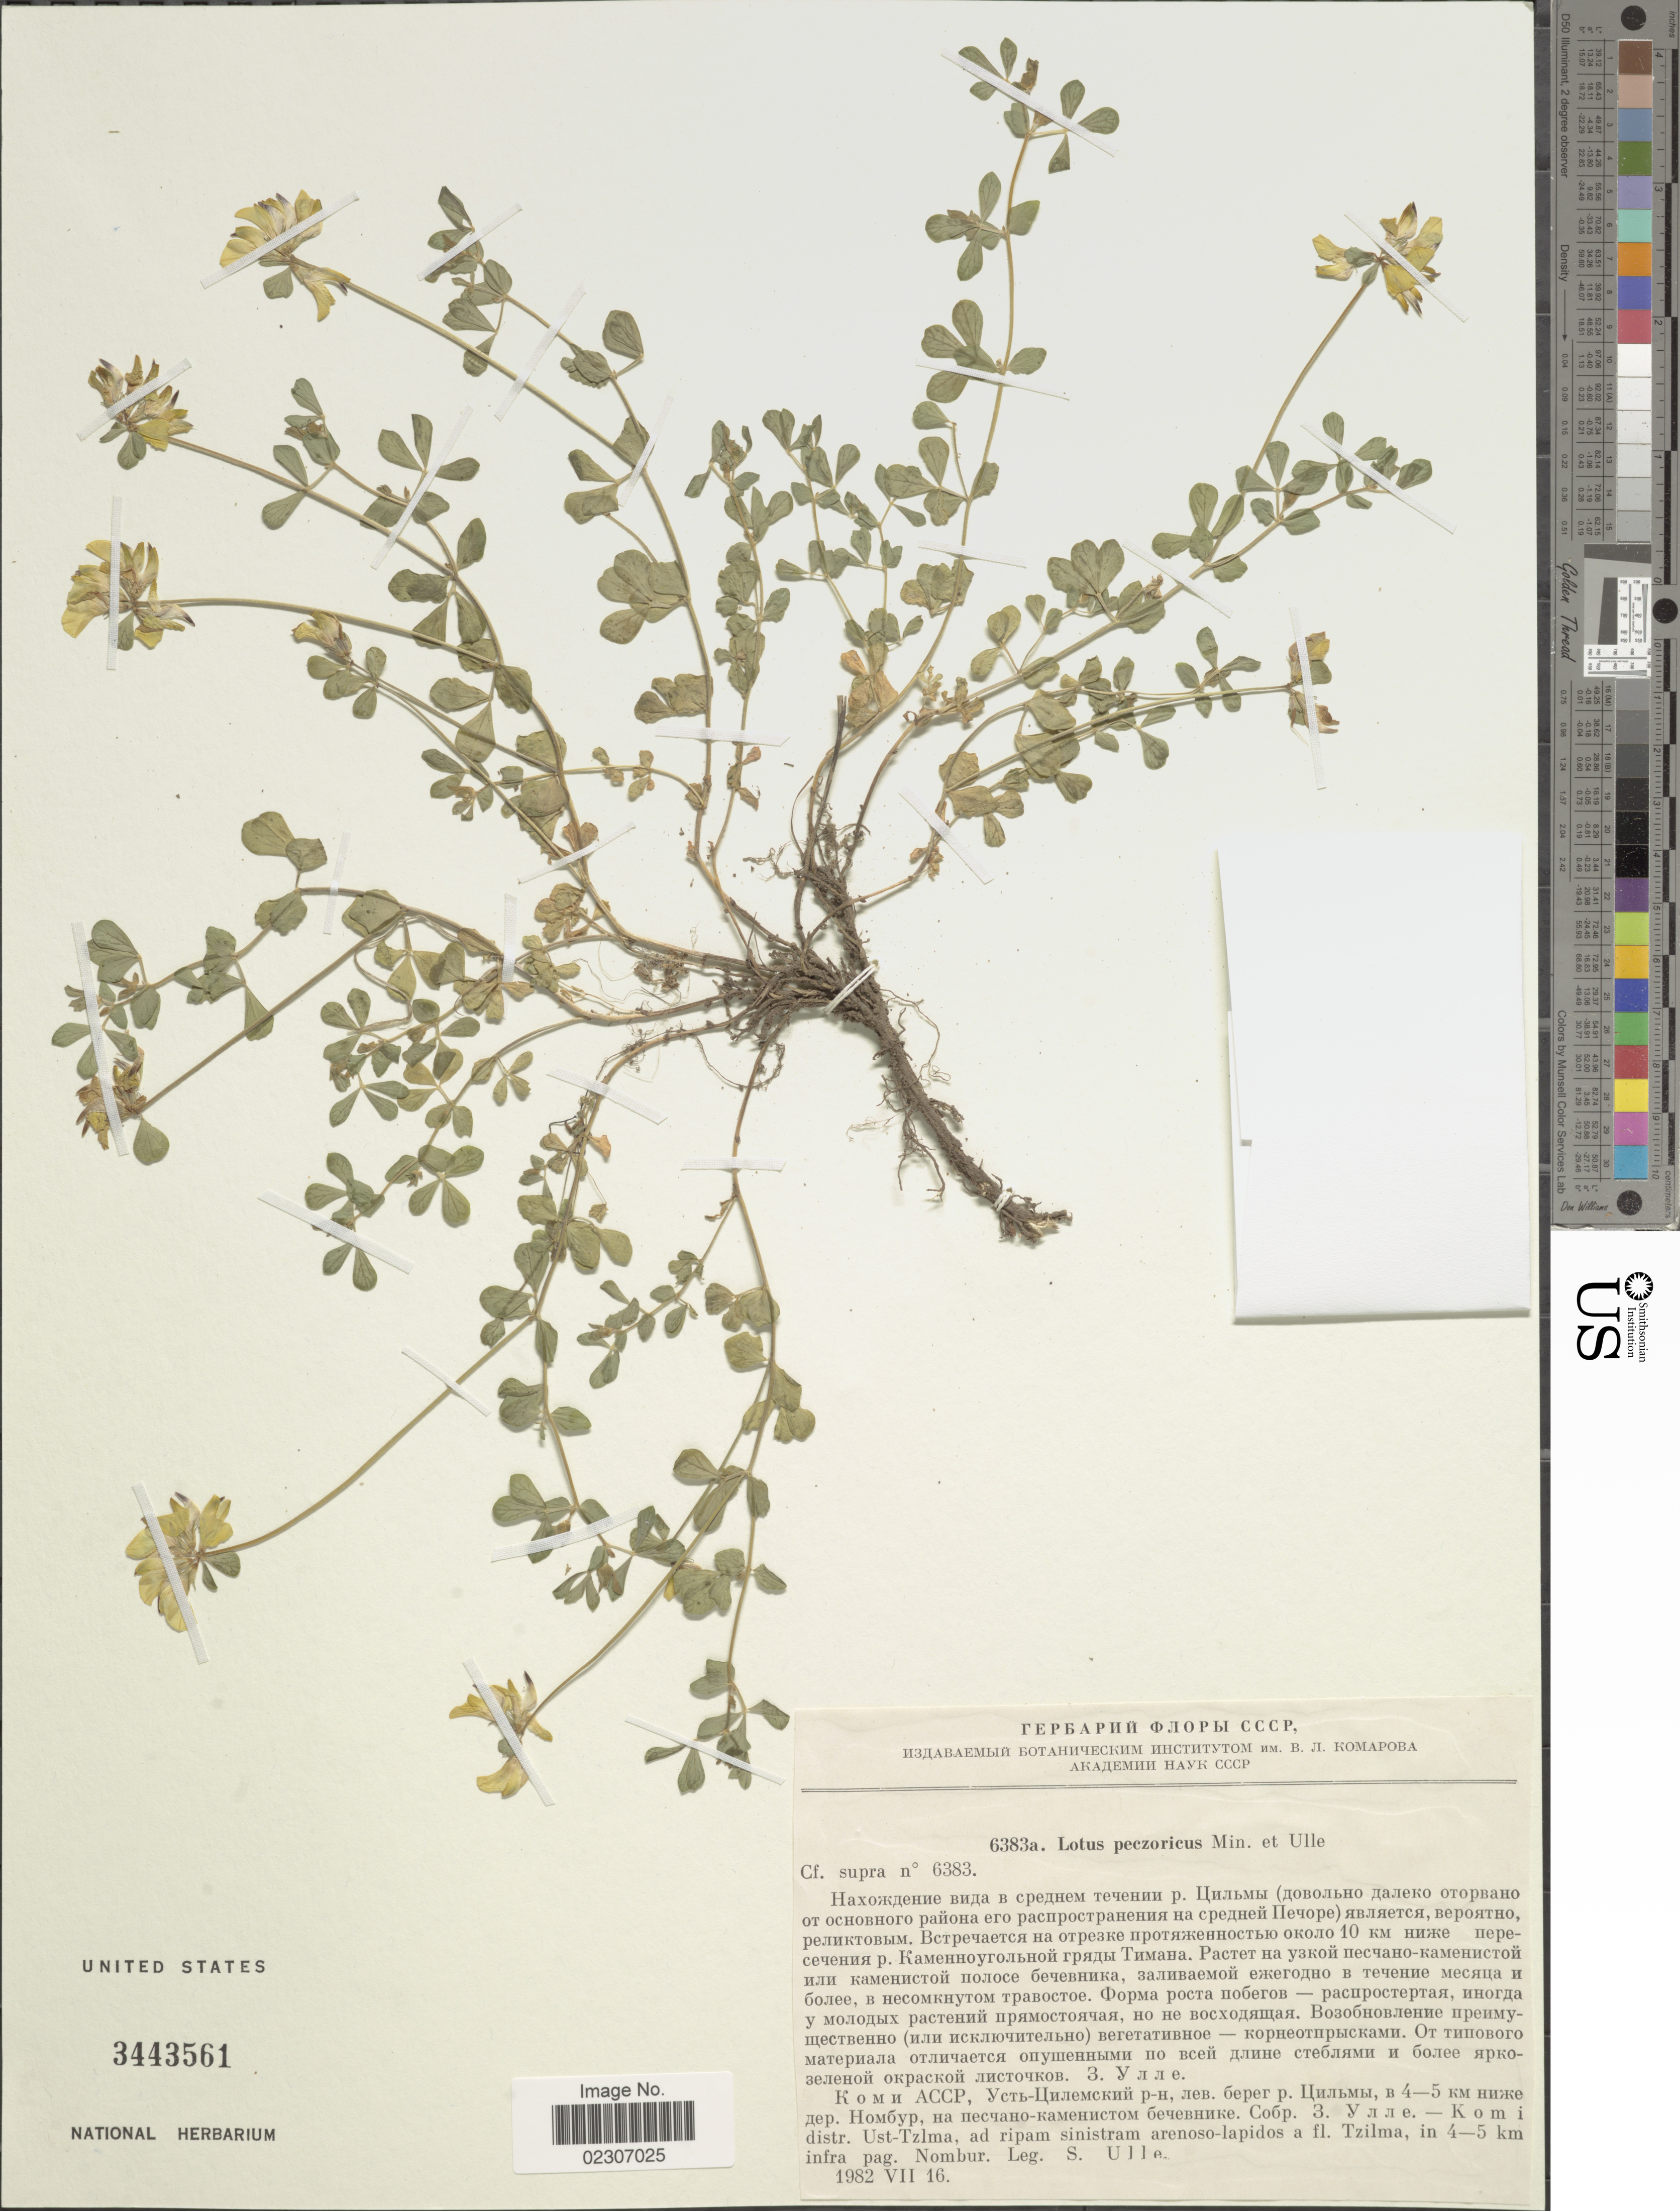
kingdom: Plantae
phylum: Tracheophyta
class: Magnoliopsida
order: Fabales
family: Fabaceae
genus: Lotus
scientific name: Lotus peczoricus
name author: Miniaev & Ulle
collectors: S. Ulle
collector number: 6383a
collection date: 1982-07-16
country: Russian Federation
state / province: Komi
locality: Distr. Ust-Tzlma, ad ripam sinistram arenoso-lapidosis a fl. Tzilma, in 4-5 km infra pag Nombur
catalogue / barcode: US 3443561